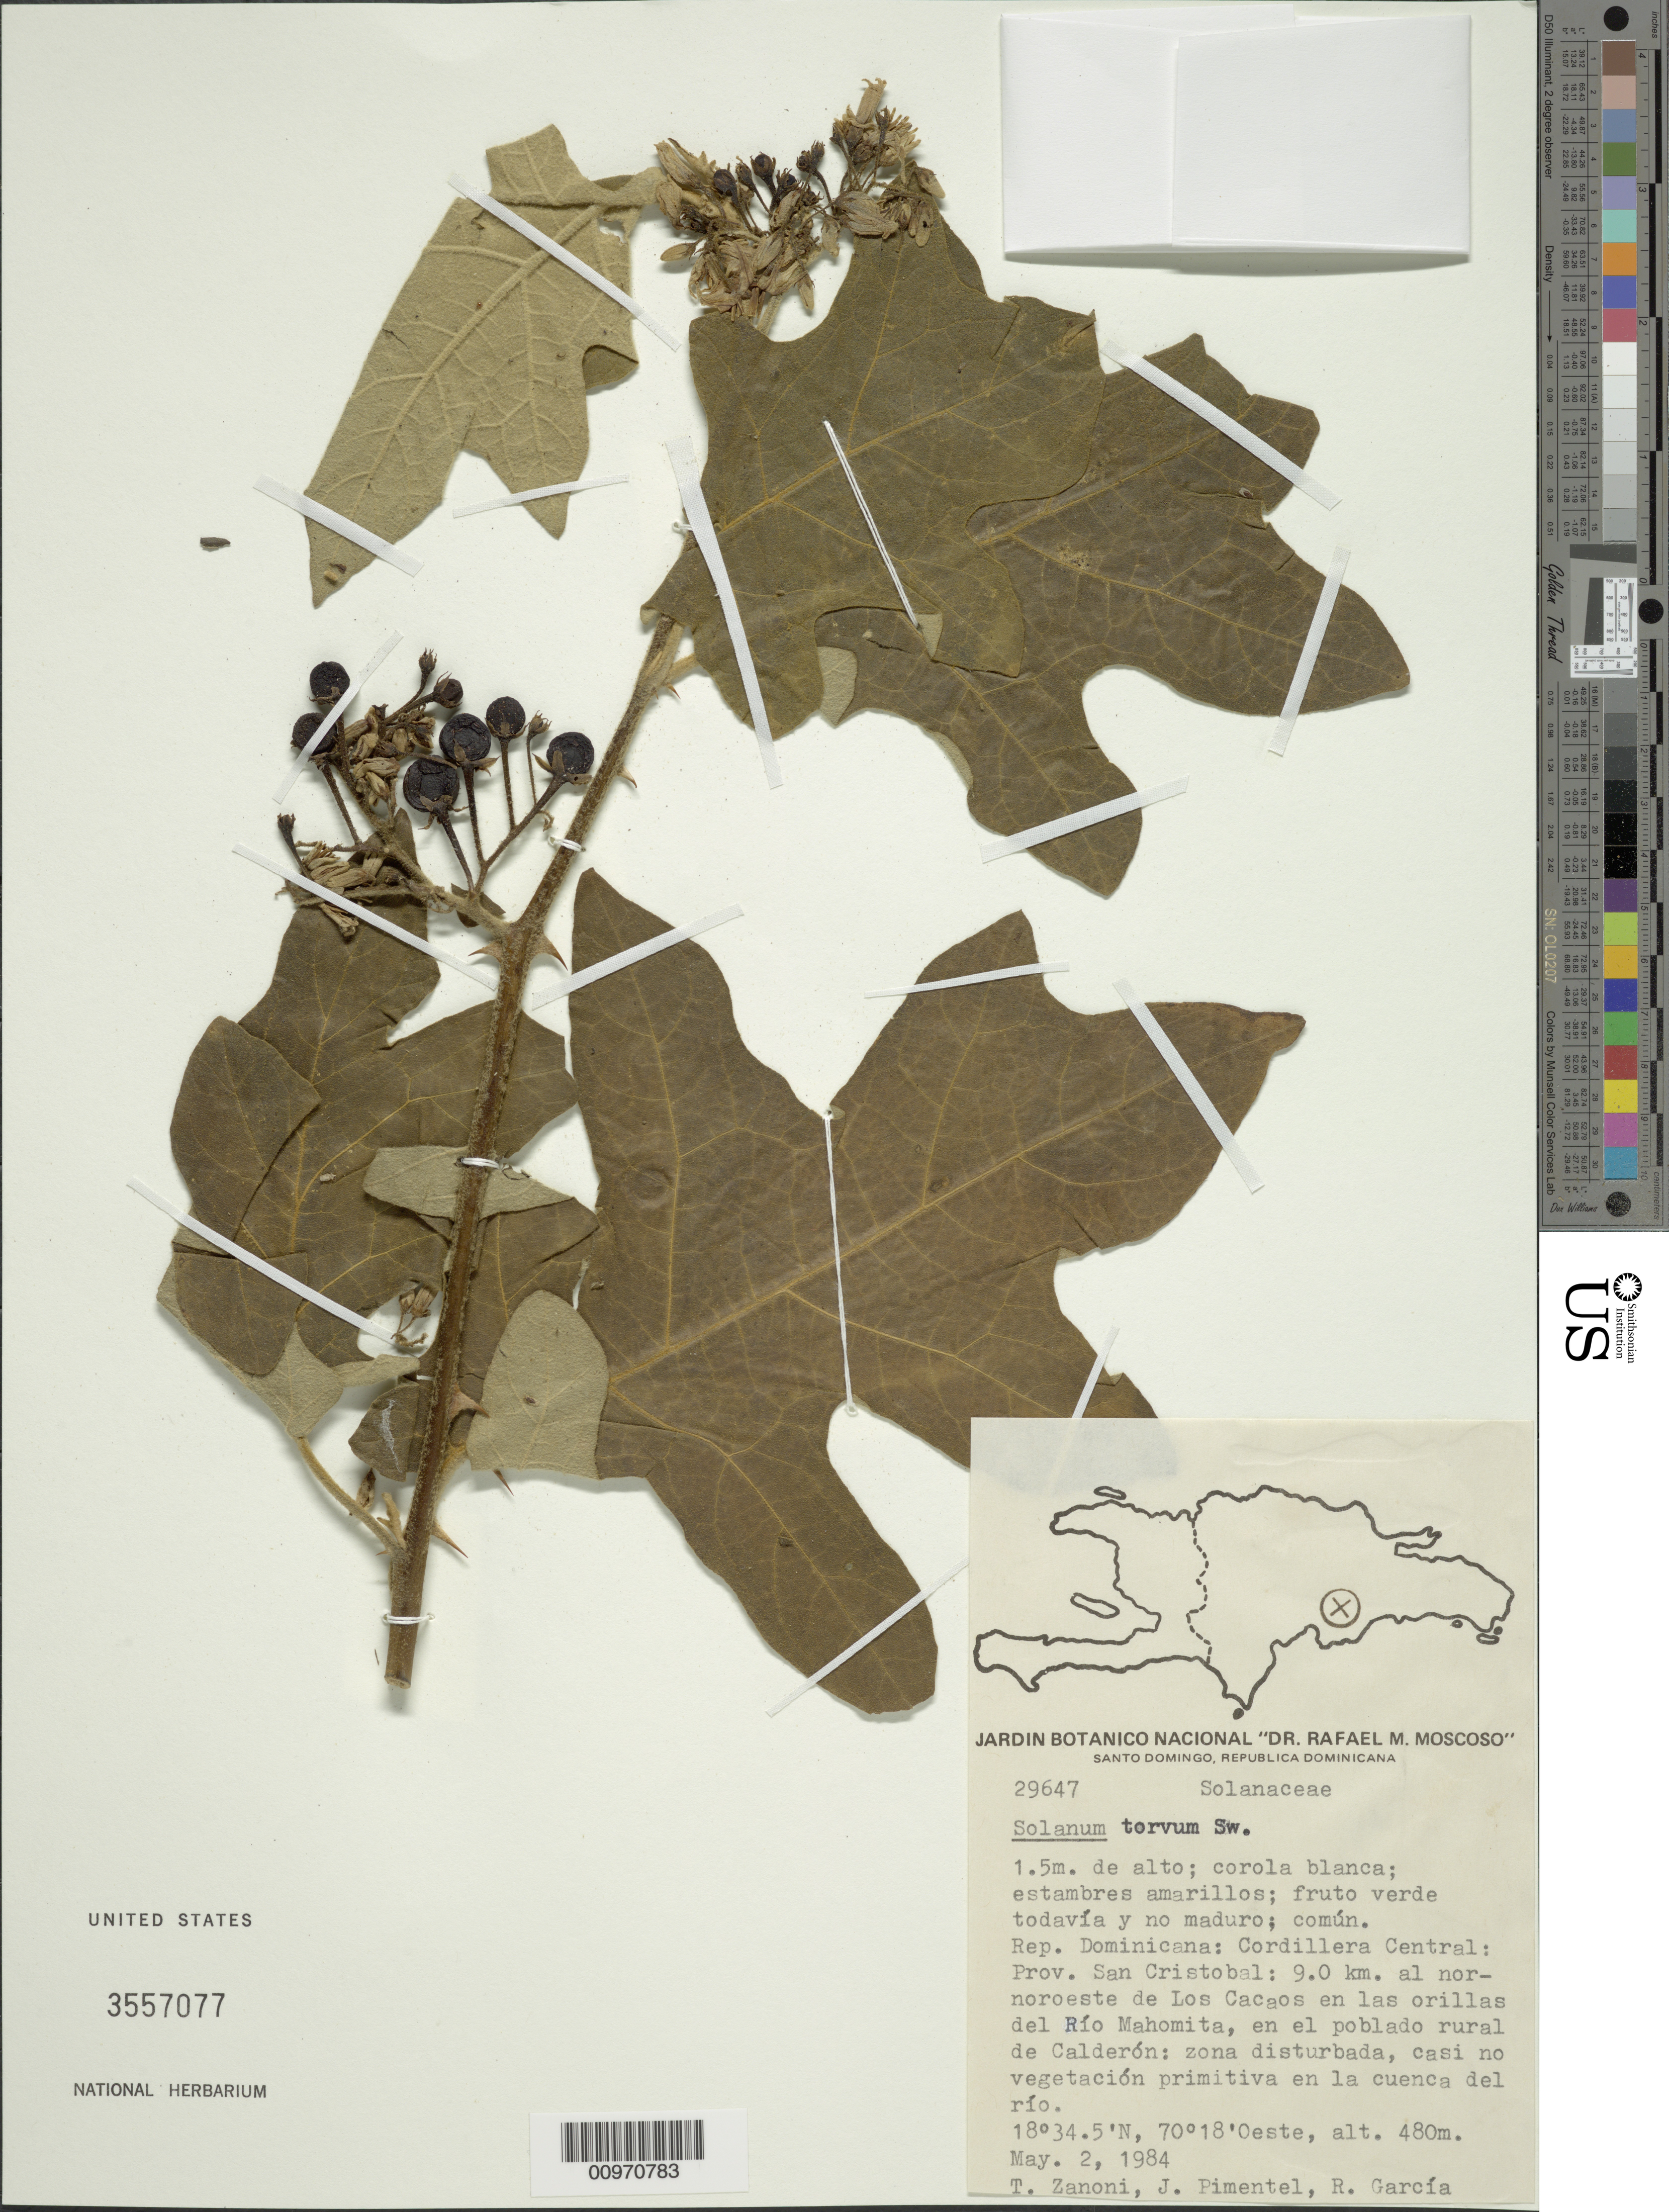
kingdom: Plantae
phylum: Tracheophyta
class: Magnoliopsida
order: Solanales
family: Solanaceae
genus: Solanum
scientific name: Solanum torvum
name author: Sw.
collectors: T. A. Zanoni, J. Pimentel & R. G. García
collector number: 29647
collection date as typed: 02 May 1984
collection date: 1984-05-02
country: Dominican Republic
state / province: San Cristobal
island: Hispaniola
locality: Cordillera Central, 9 km al nor-noroeste de Los Cacaos en las orillas del Río Mahomita, en el poblado rural de Calderón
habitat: Zona disturbada, casi no vegetación primitiva en la cuenca del río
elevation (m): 480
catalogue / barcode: US 3557077